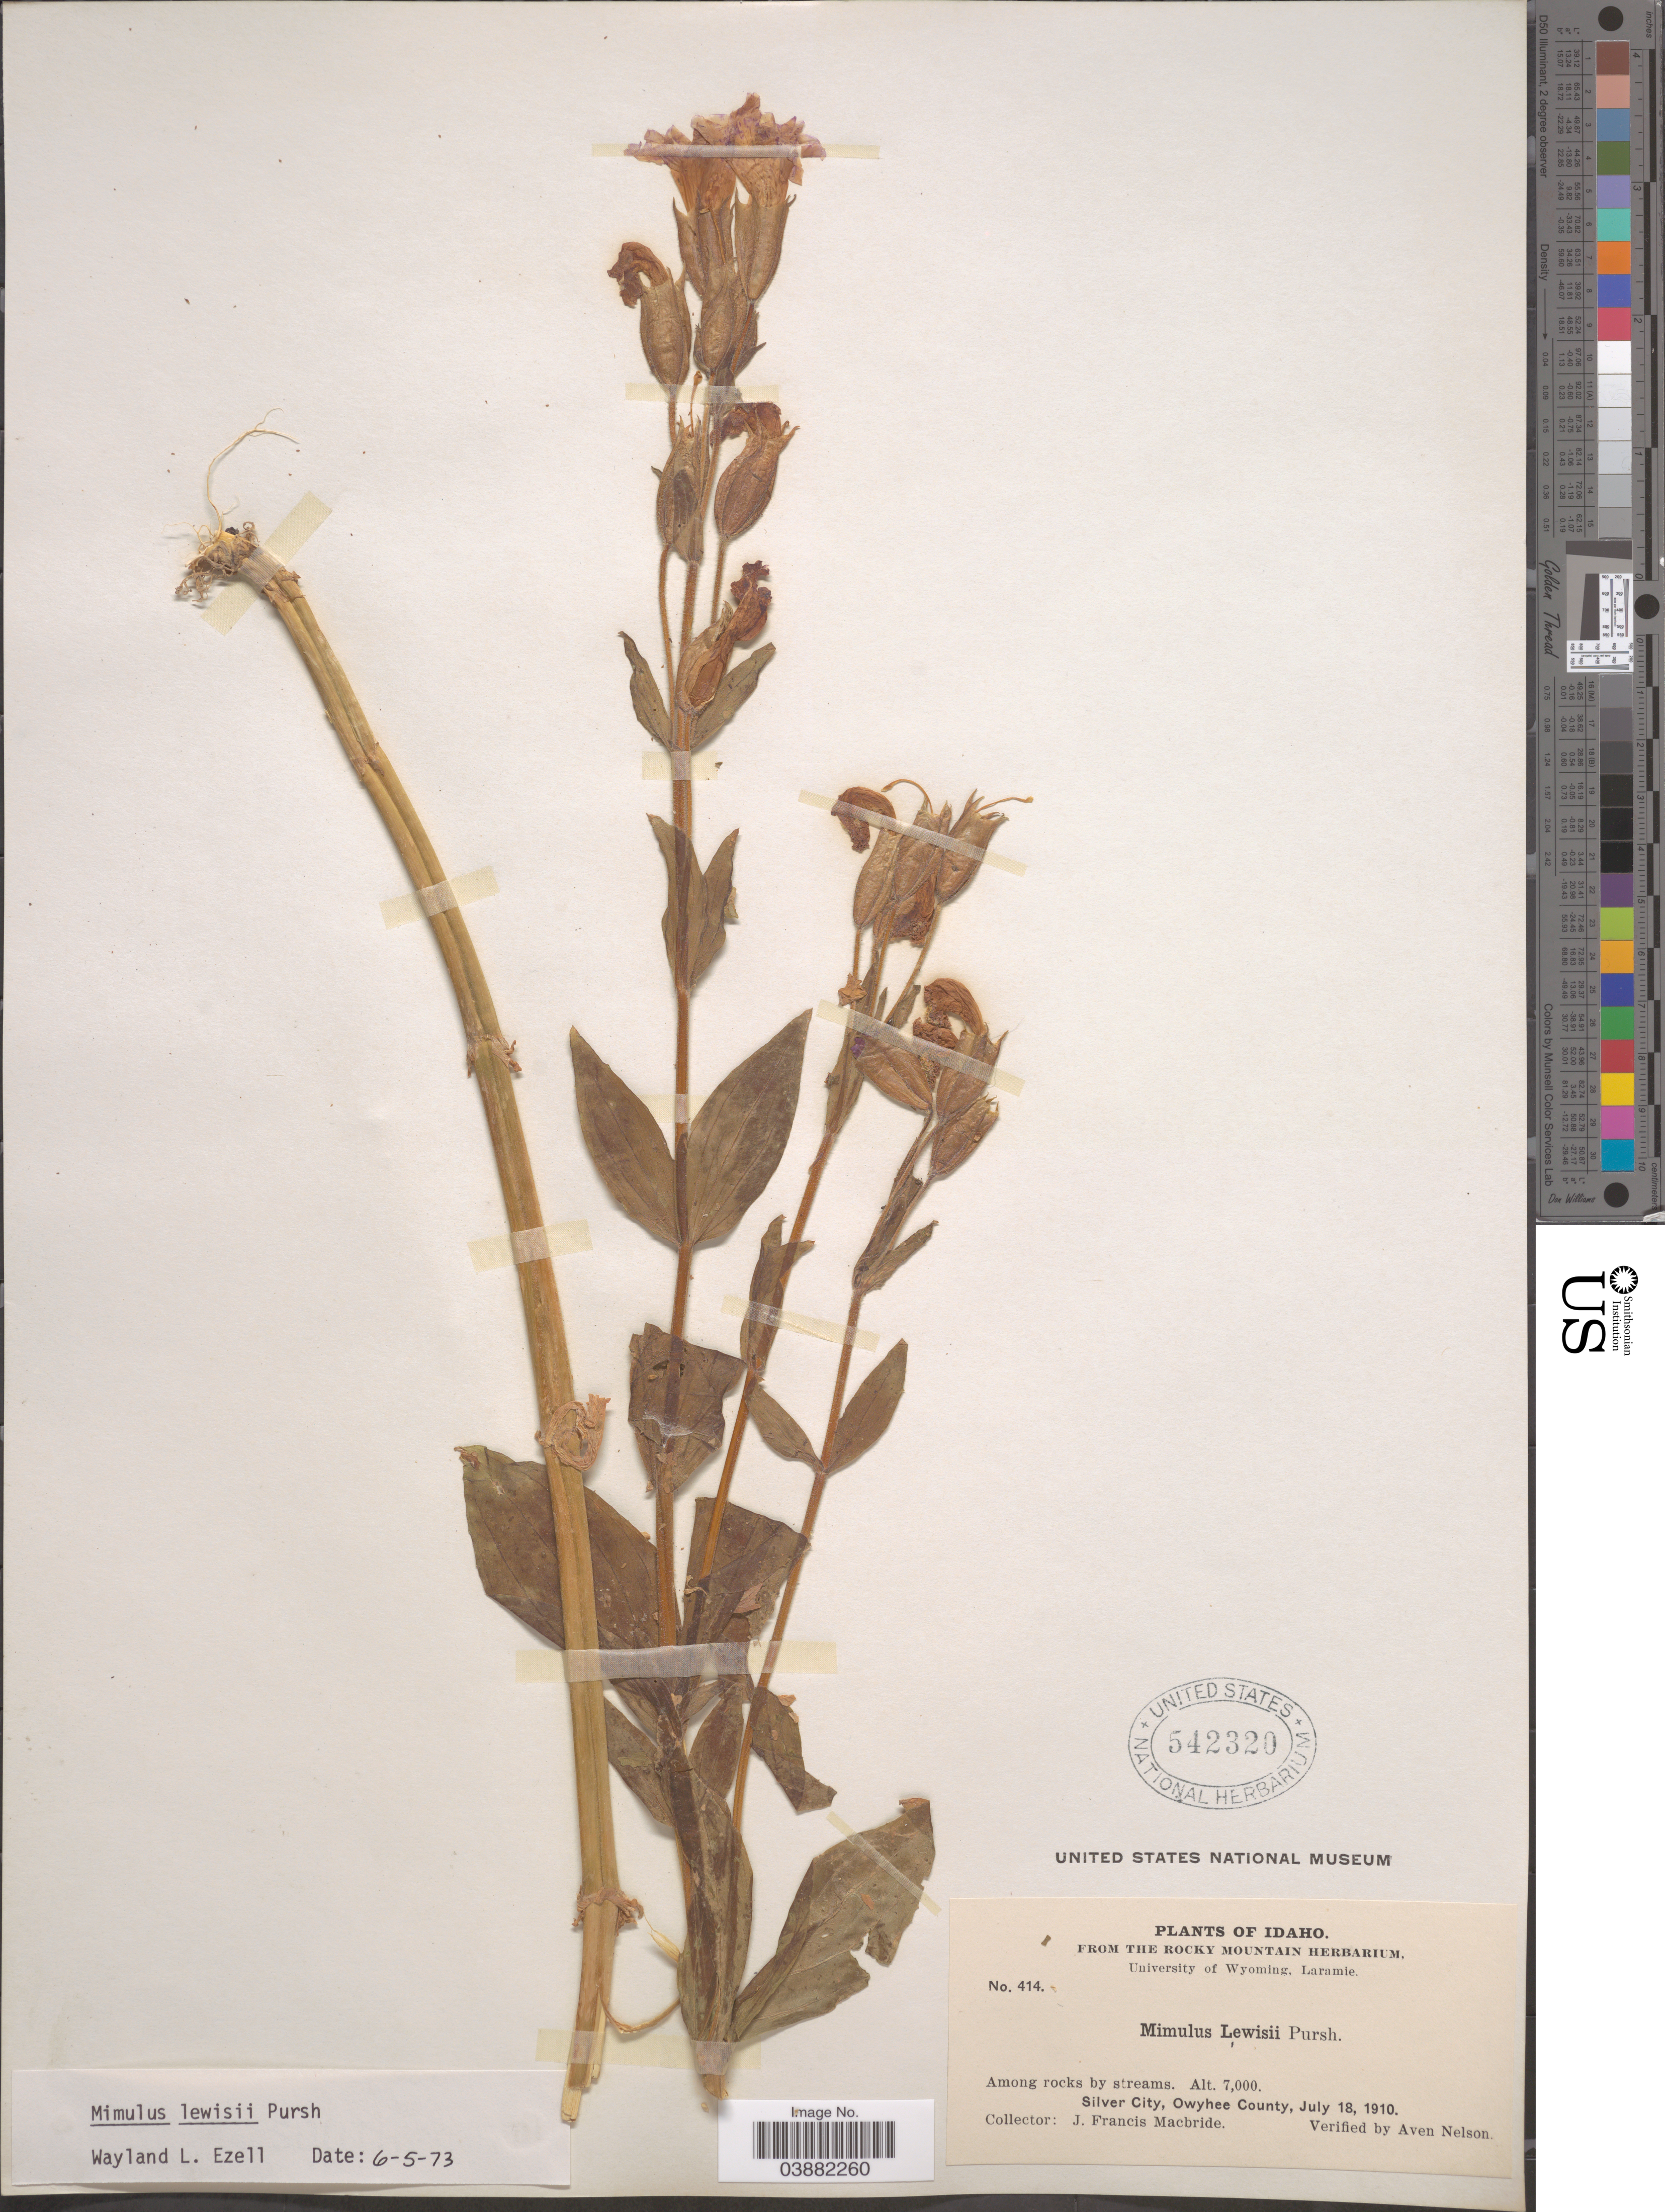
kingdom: Plantae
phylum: Tracheophyta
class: Magnoliopsida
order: Lamiales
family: Phrymaceae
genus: Mimulus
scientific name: Mimulus lewisii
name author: Pursh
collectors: J. F. Macbride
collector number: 414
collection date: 1910-07-18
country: United States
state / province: Idaho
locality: Silver City, Owyhee County.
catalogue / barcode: US 542320